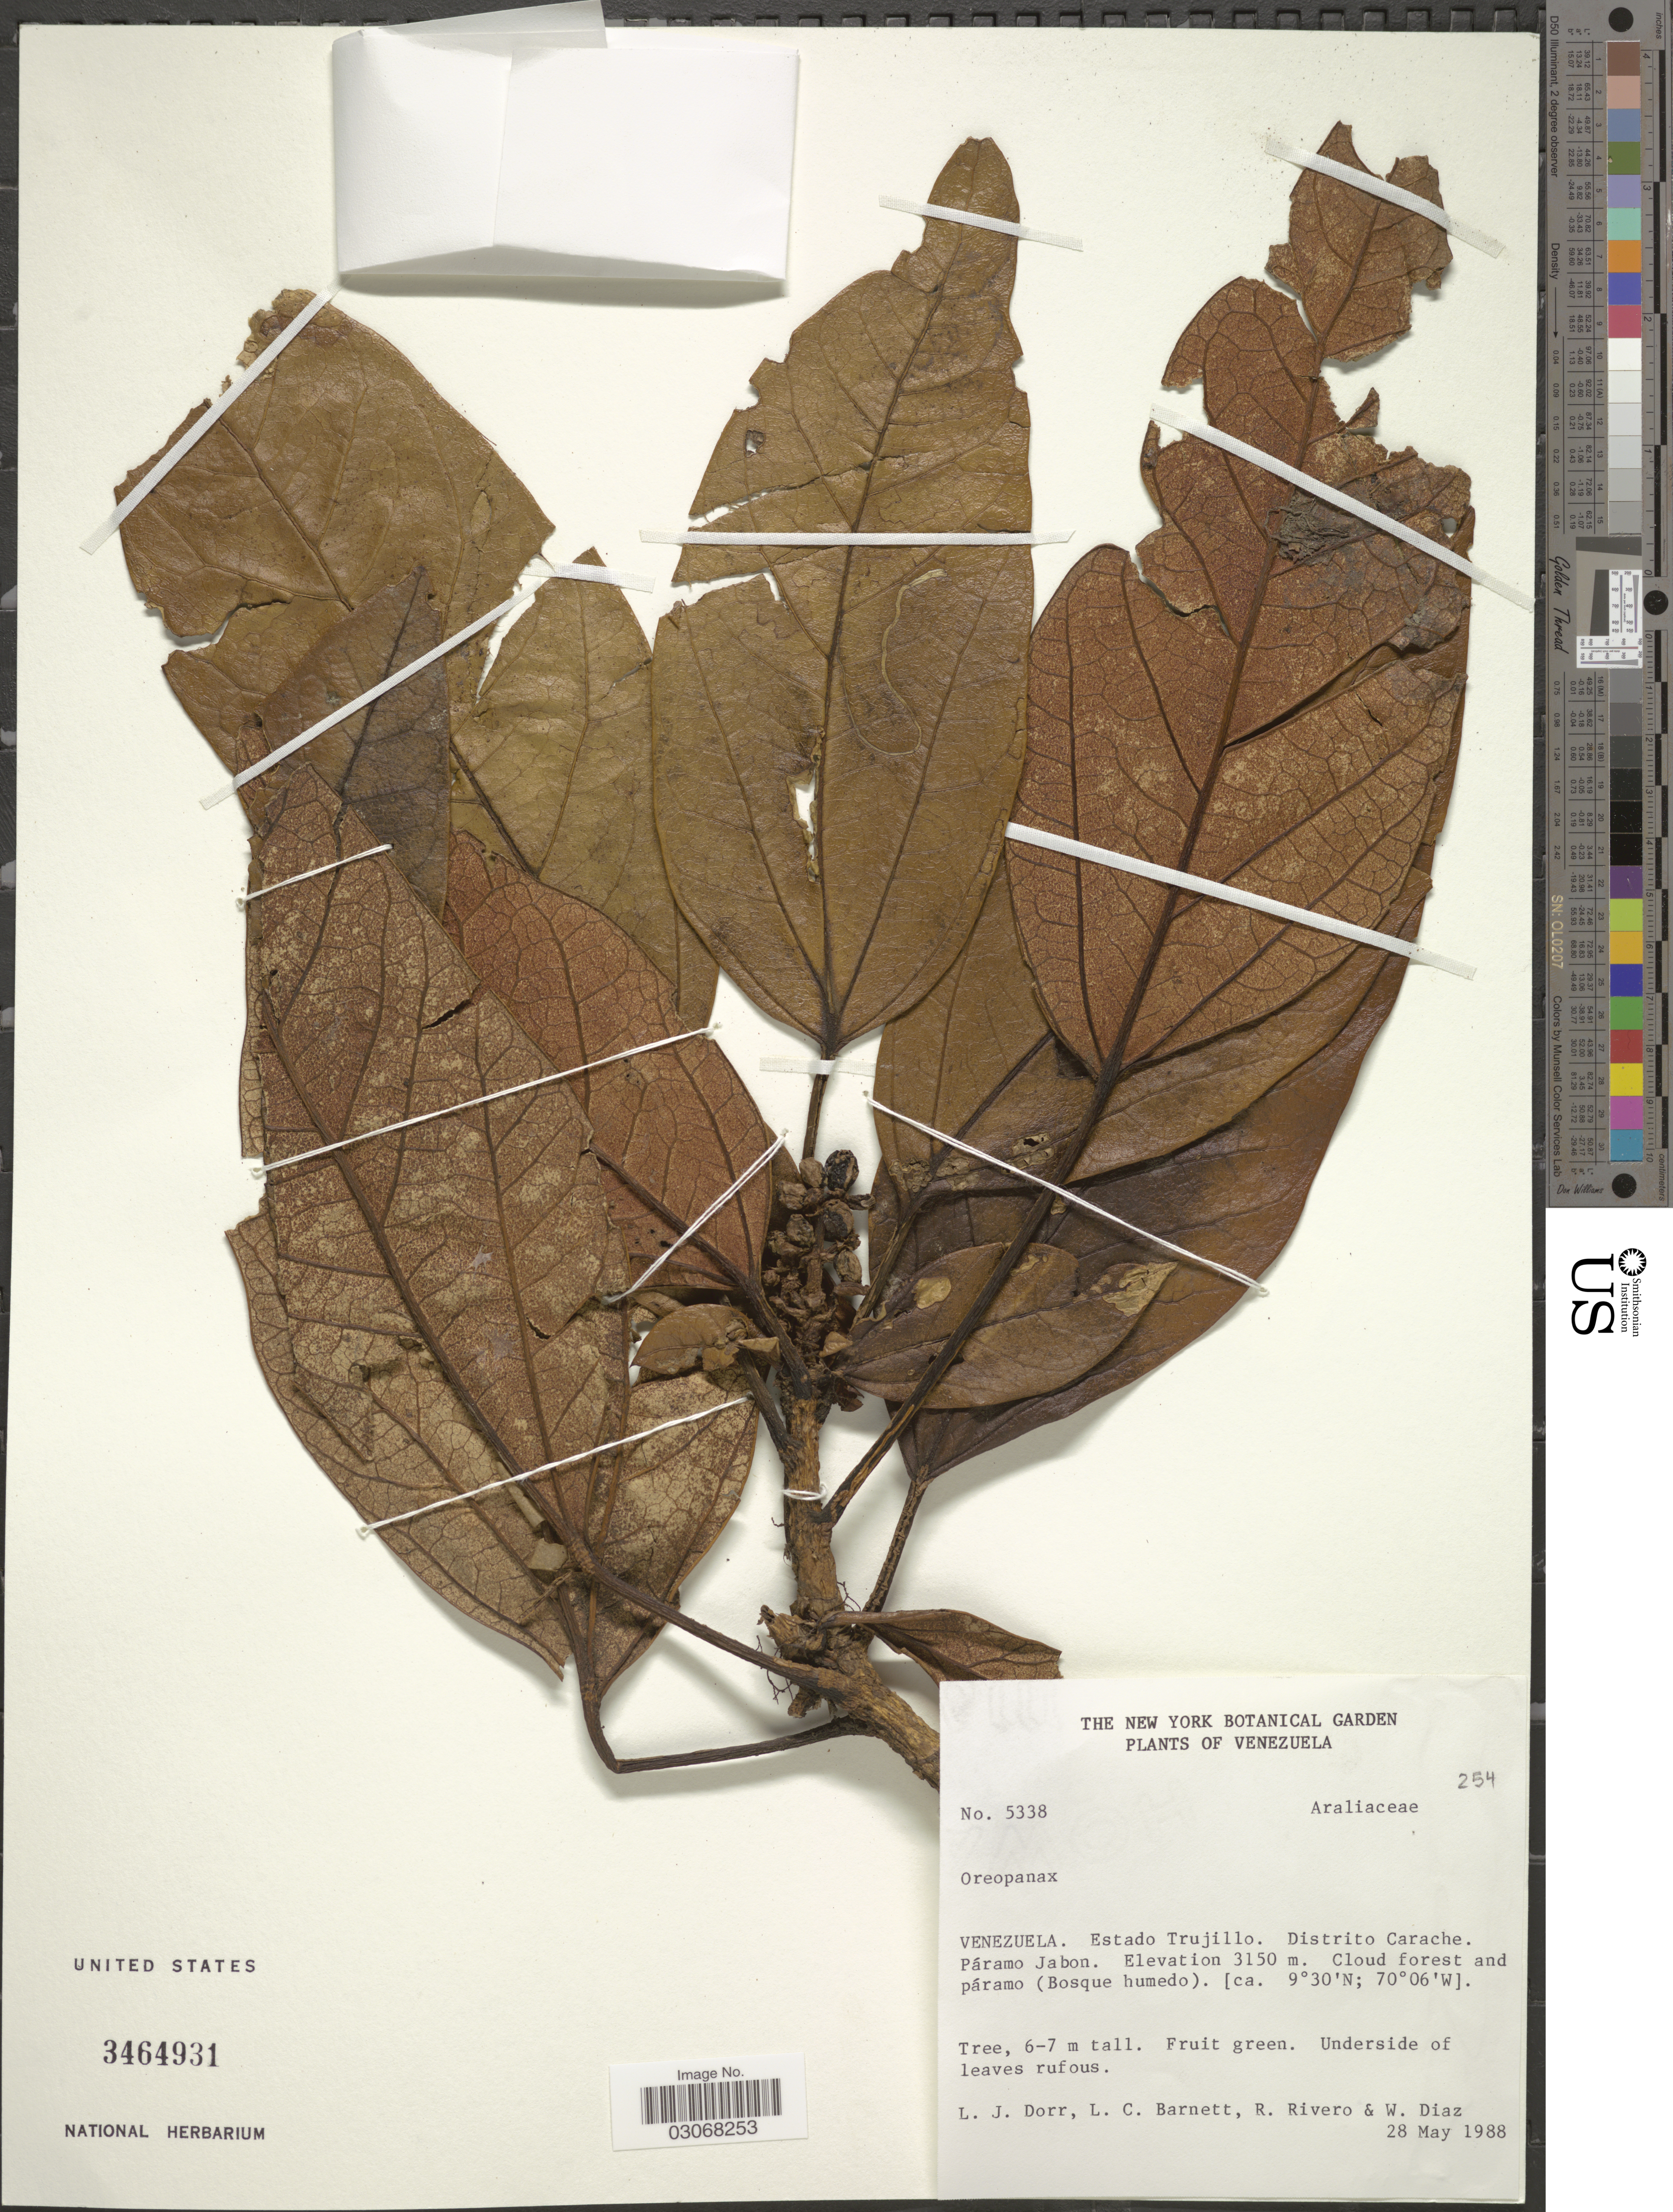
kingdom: Plantae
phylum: Tracheophyta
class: Magnoliopsida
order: Apiales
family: Araliaceae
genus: Oreopanax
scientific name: Oreopanax sp.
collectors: L. J. Dorr, L. C. Barnett, R. Rivero & W. Díaz P.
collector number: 5338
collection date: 1988-05-28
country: Venezuela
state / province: Trujillo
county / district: Carache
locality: Páramo Jabon.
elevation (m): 3150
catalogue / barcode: US 3464931